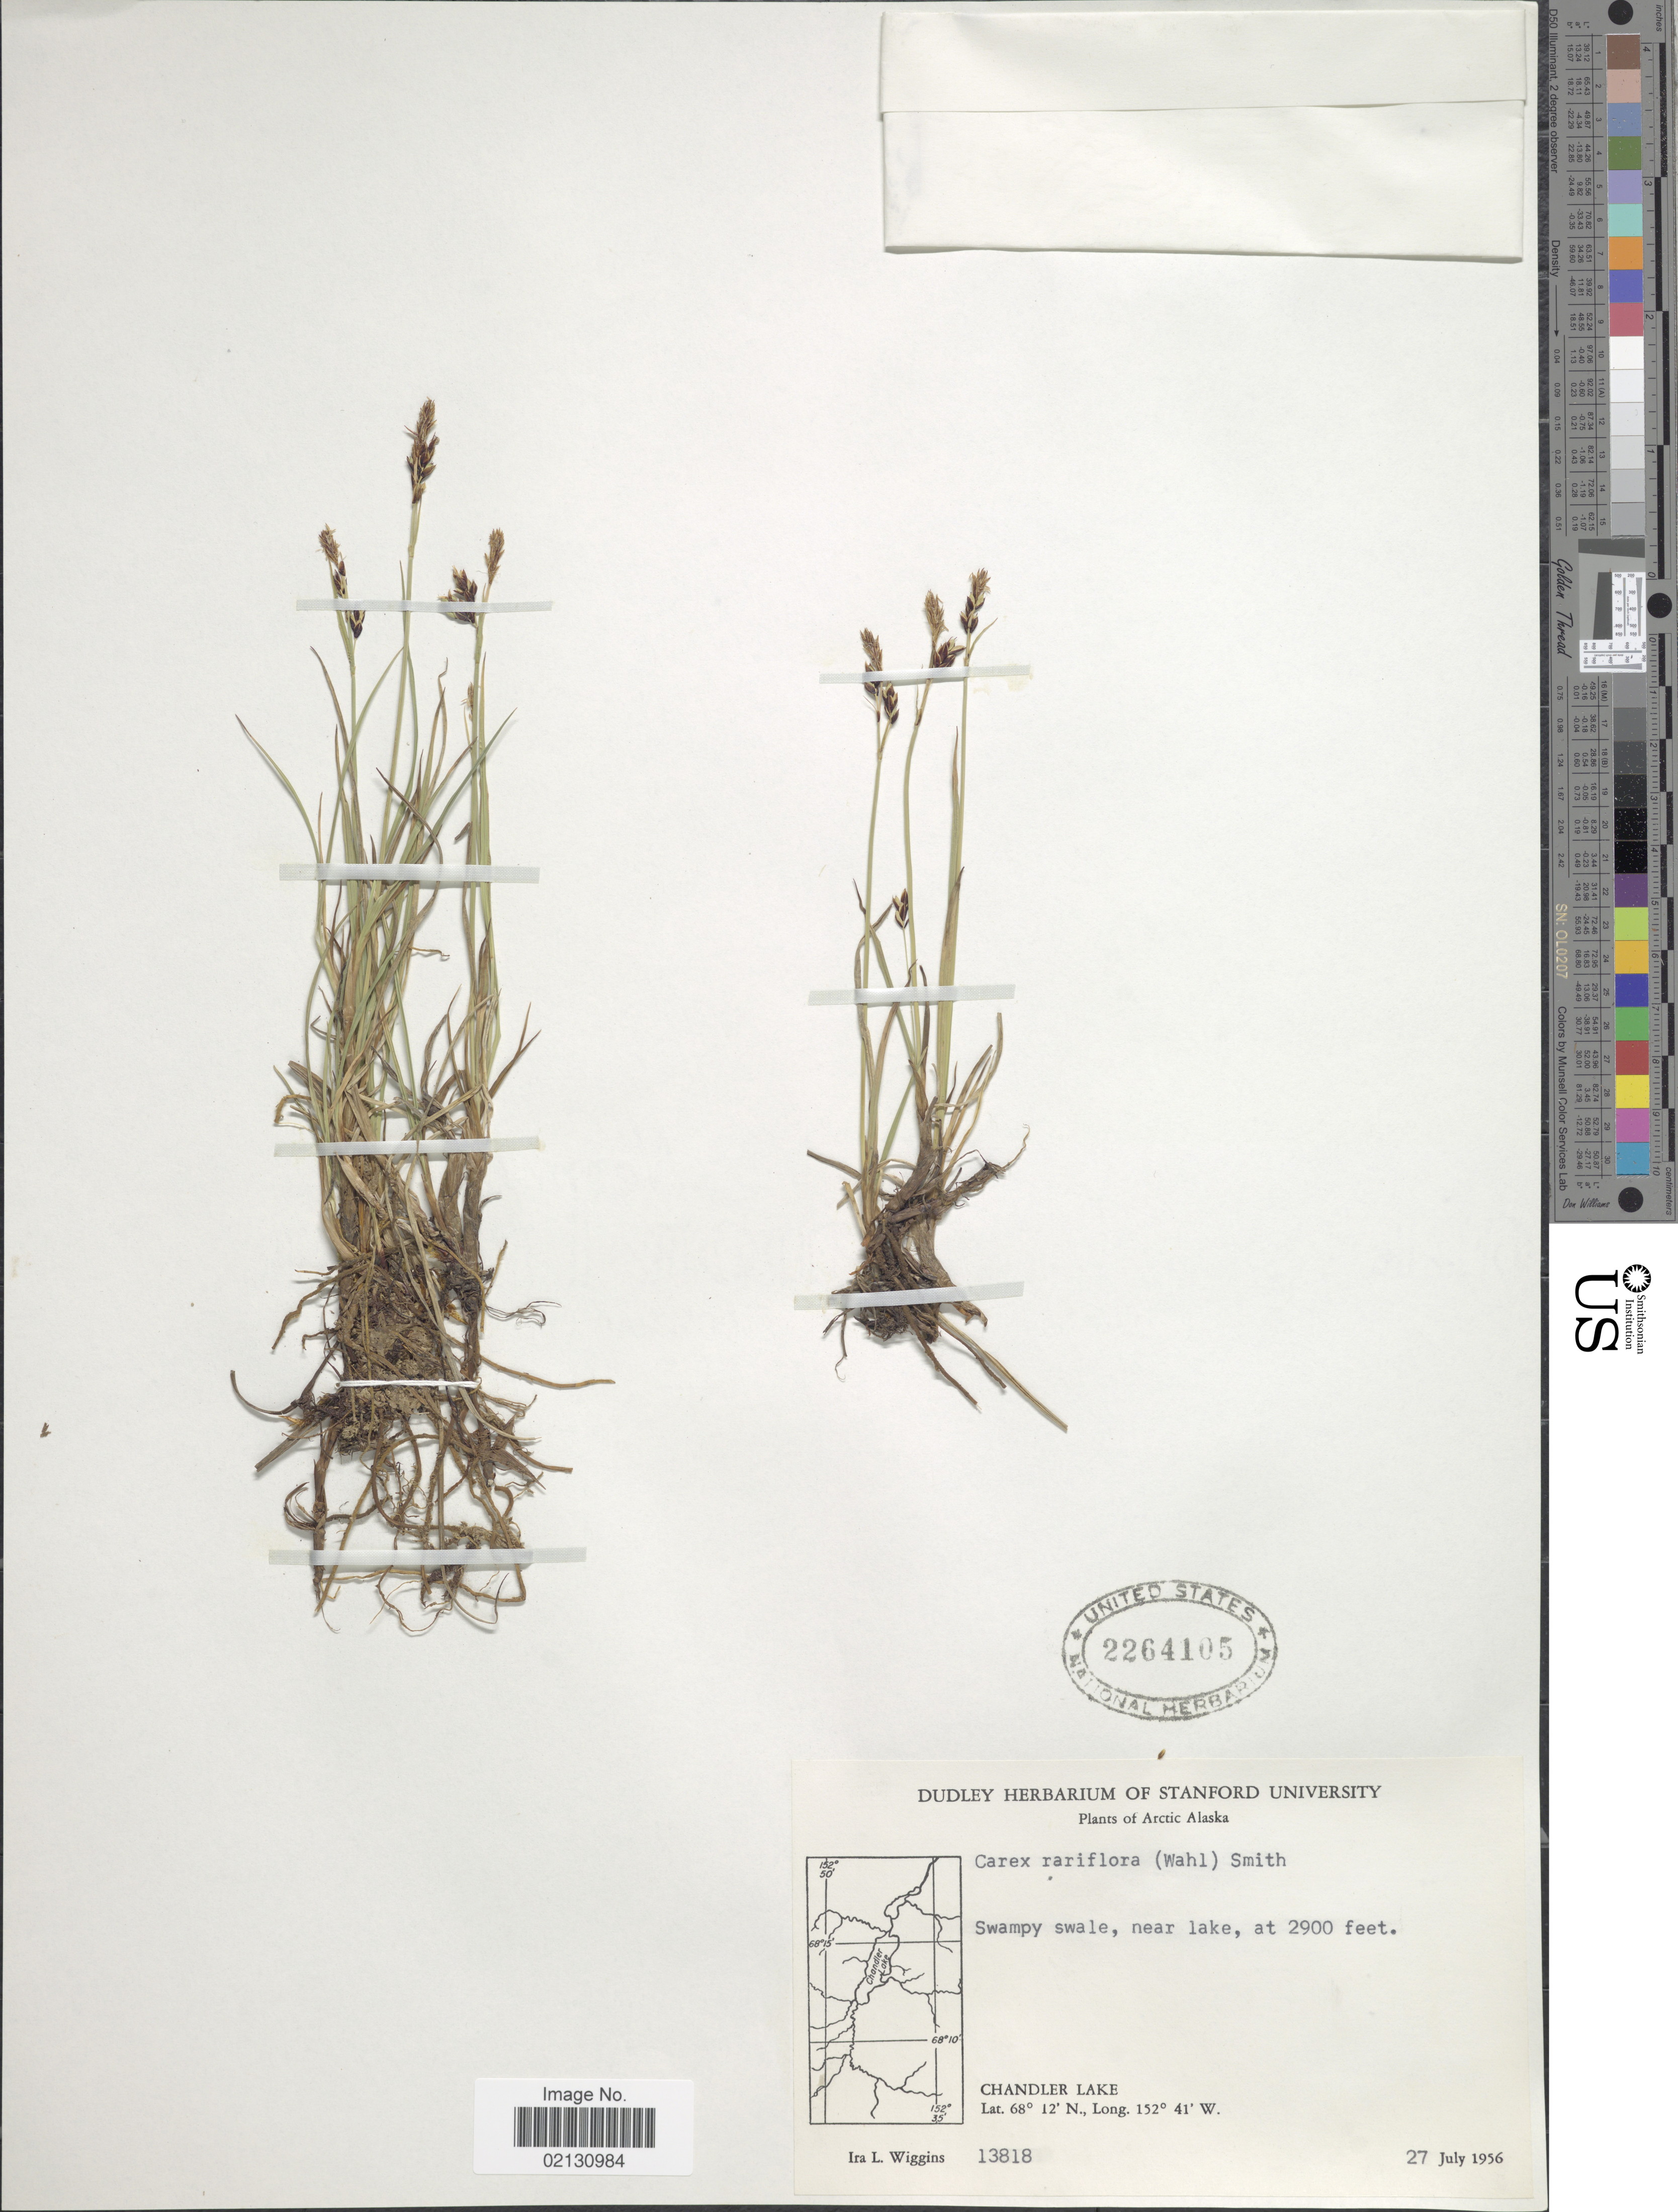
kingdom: Plantae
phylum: Tracheophyta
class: Liliopsida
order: Poales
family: Cyperaceae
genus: Carex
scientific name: Carex rariflora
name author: (Wahlenb.) Sm.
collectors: I. L. Wiggins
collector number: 13818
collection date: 1956-07-27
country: United States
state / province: Alaska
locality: Arctic Alaska. Chandler Lake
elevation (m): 884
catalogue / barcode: US 2264105